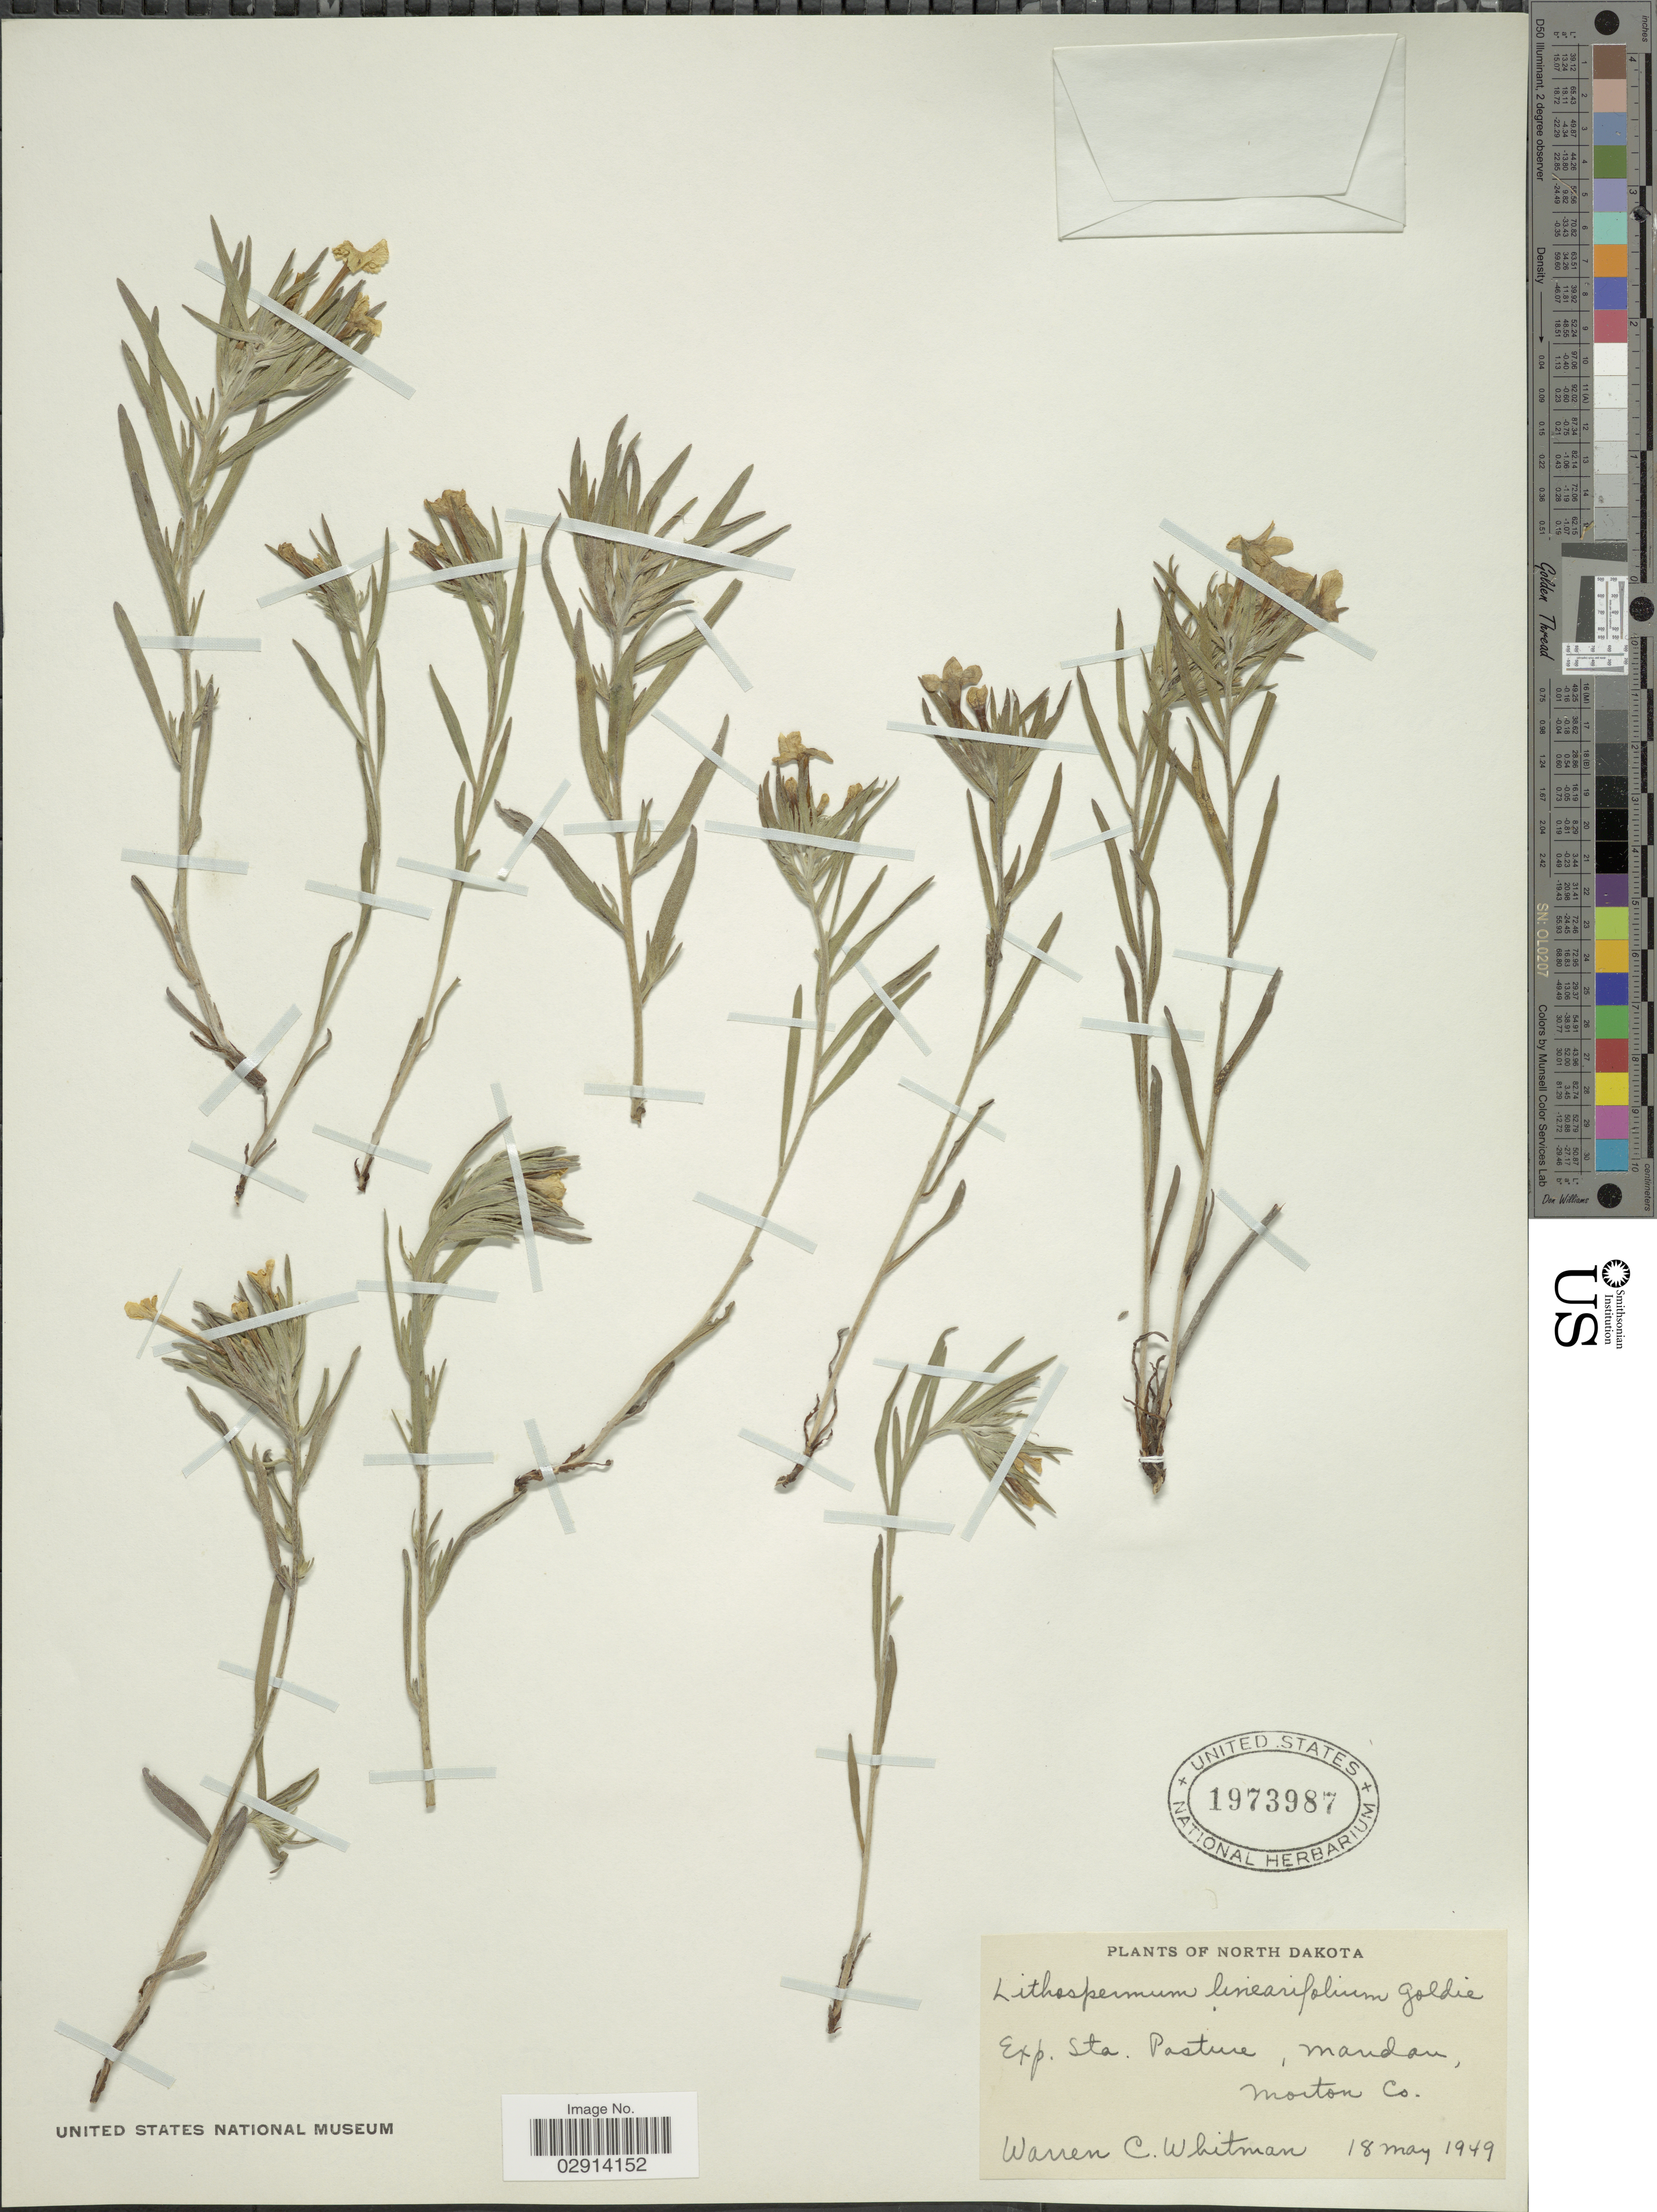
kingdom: Plantae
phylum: Tracheophyta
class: Magnoliopsida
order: Boraginales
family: Boraginaceae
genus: Lithospermum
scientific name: Lithospermum incisum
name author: Lehm.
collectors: W. Whitman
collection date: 1949-05-18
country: United States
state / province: North Dakota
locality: Exp. Sta. Pasture, Mandan, Morton Co.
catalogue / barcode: US 1973987